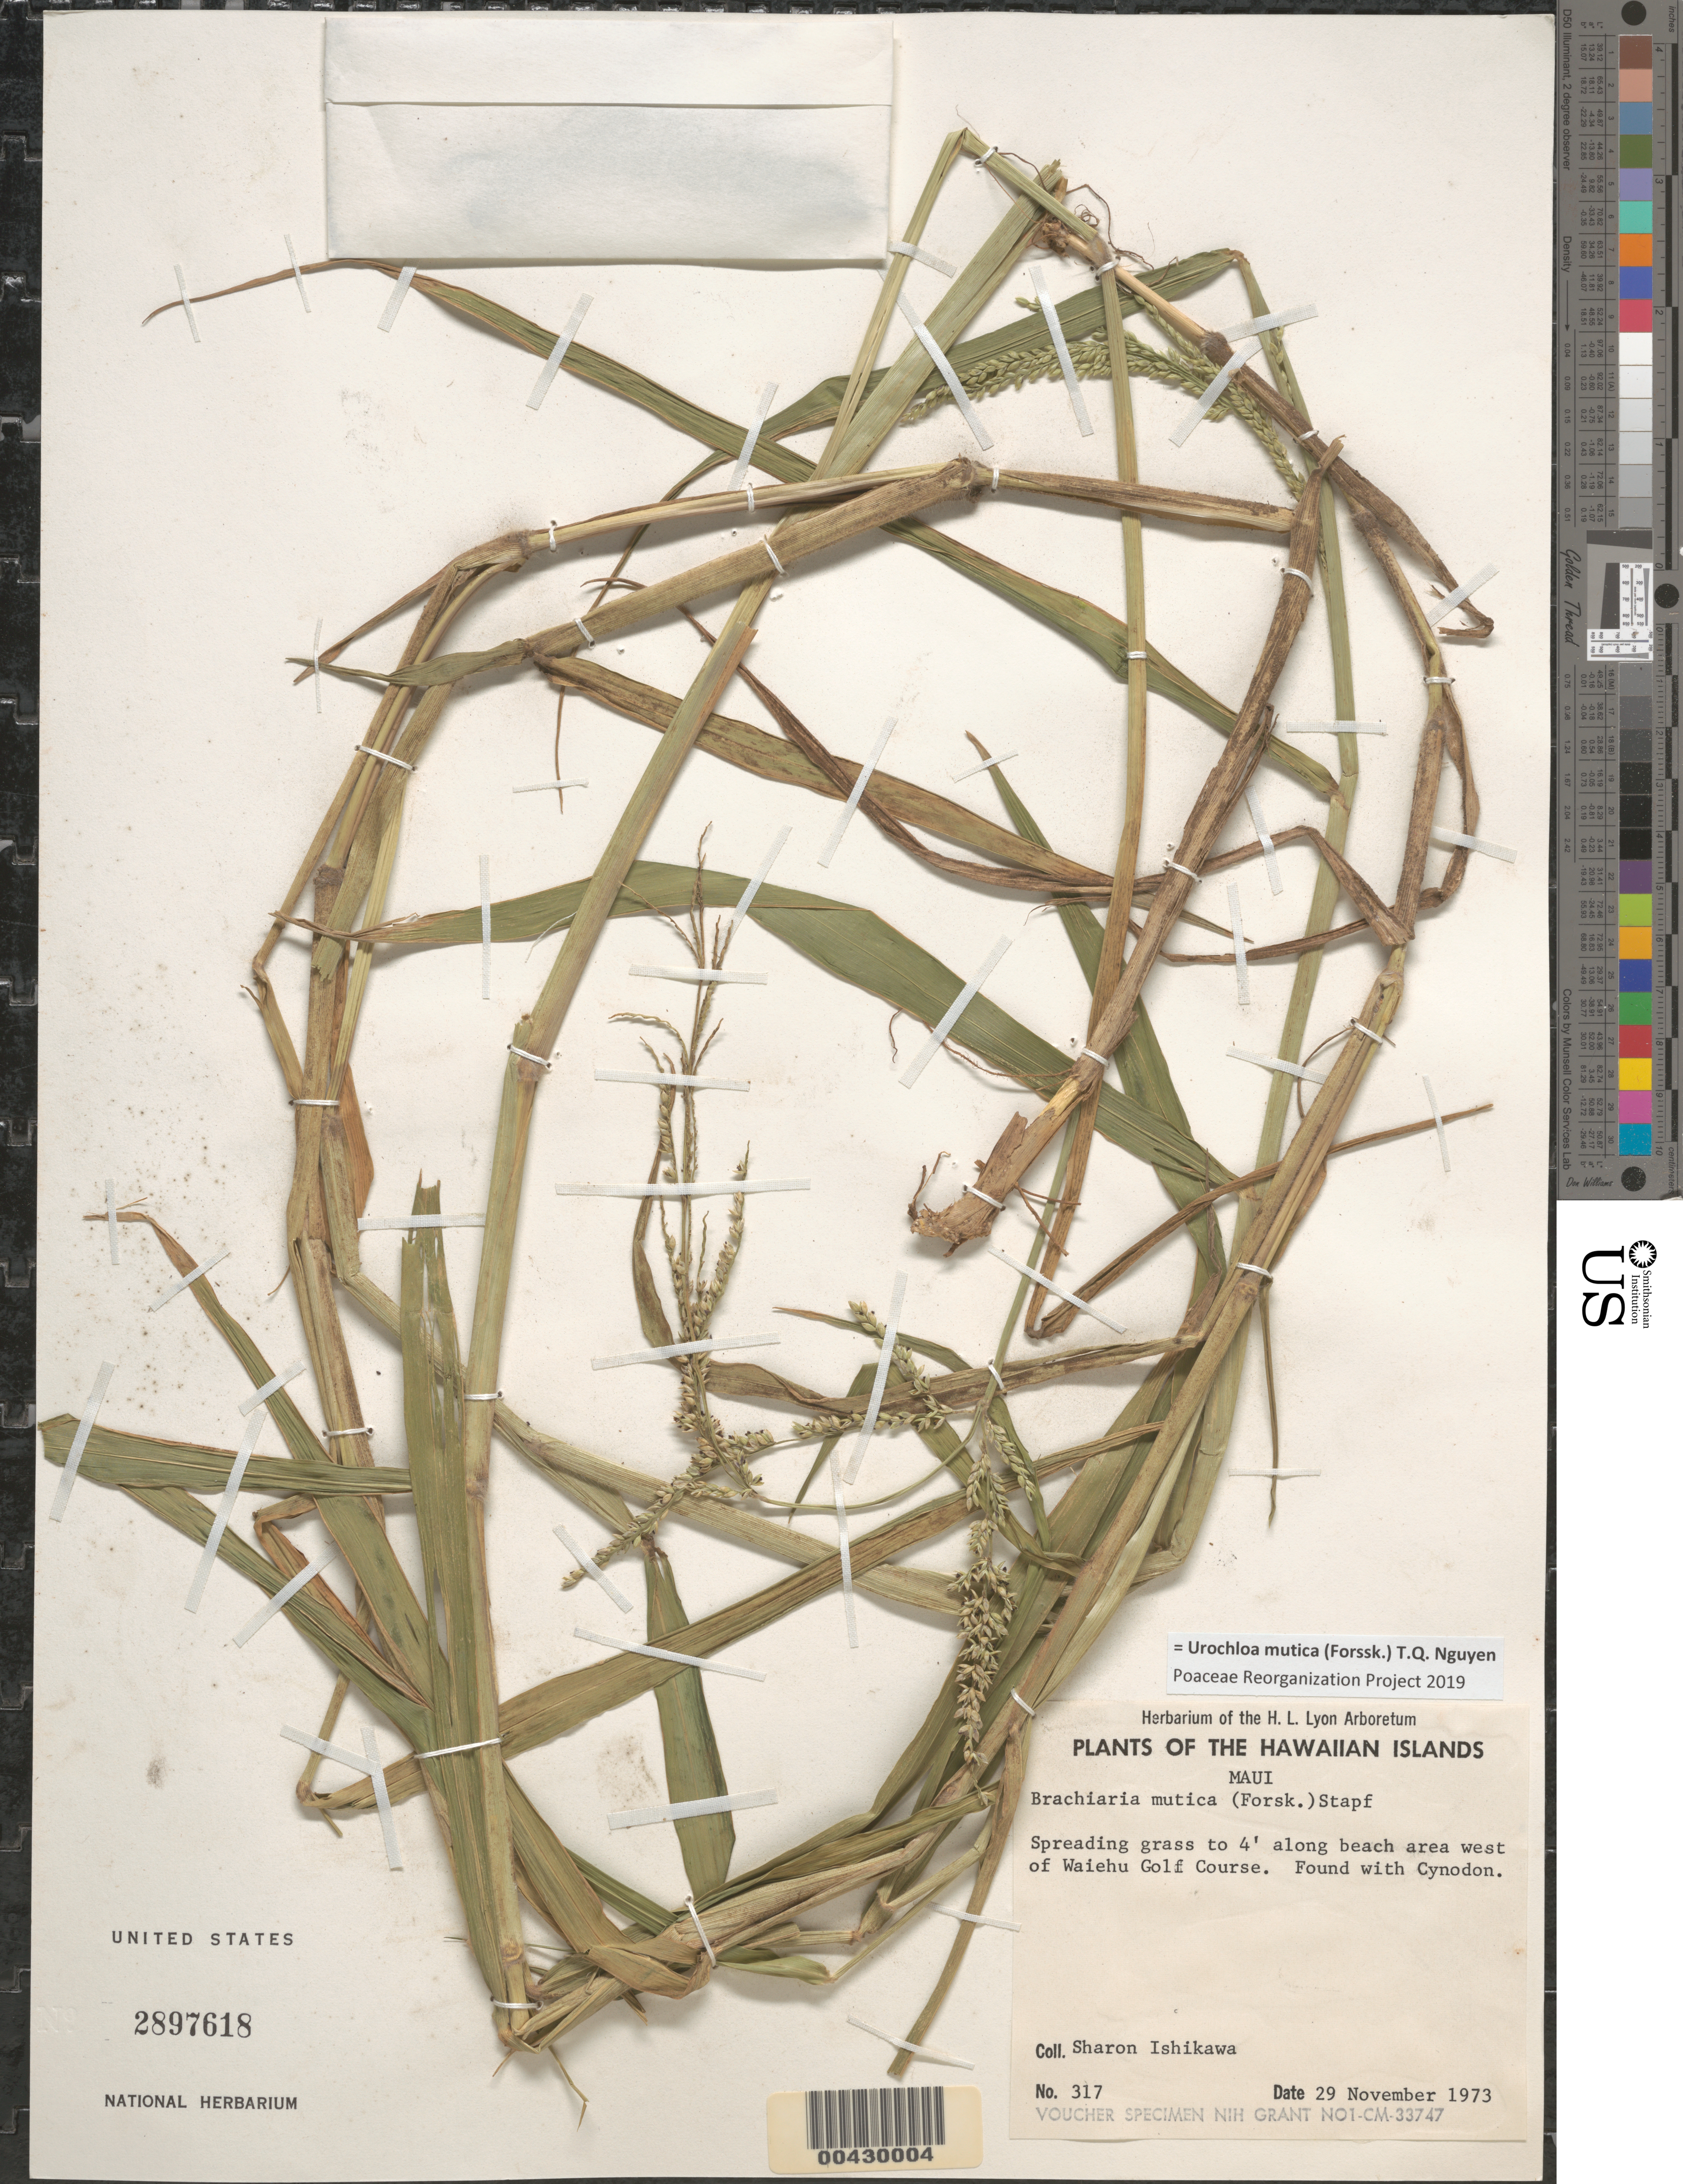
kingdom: Plantae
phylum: Tracheophyta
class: Liliopsida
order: Poales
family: Poaceae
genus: Urochloa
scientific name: Urochloa mutica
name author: (Forssk.) T.Q. Nguyen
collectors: S. S. Ishikawa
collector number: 317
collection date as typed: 29 Nov 1973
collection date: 1973-11-29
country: United States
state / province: Hawaii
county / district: Maui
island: Maui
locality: Along beach area west of Waiehu Golf Course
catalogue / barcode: US 2897618